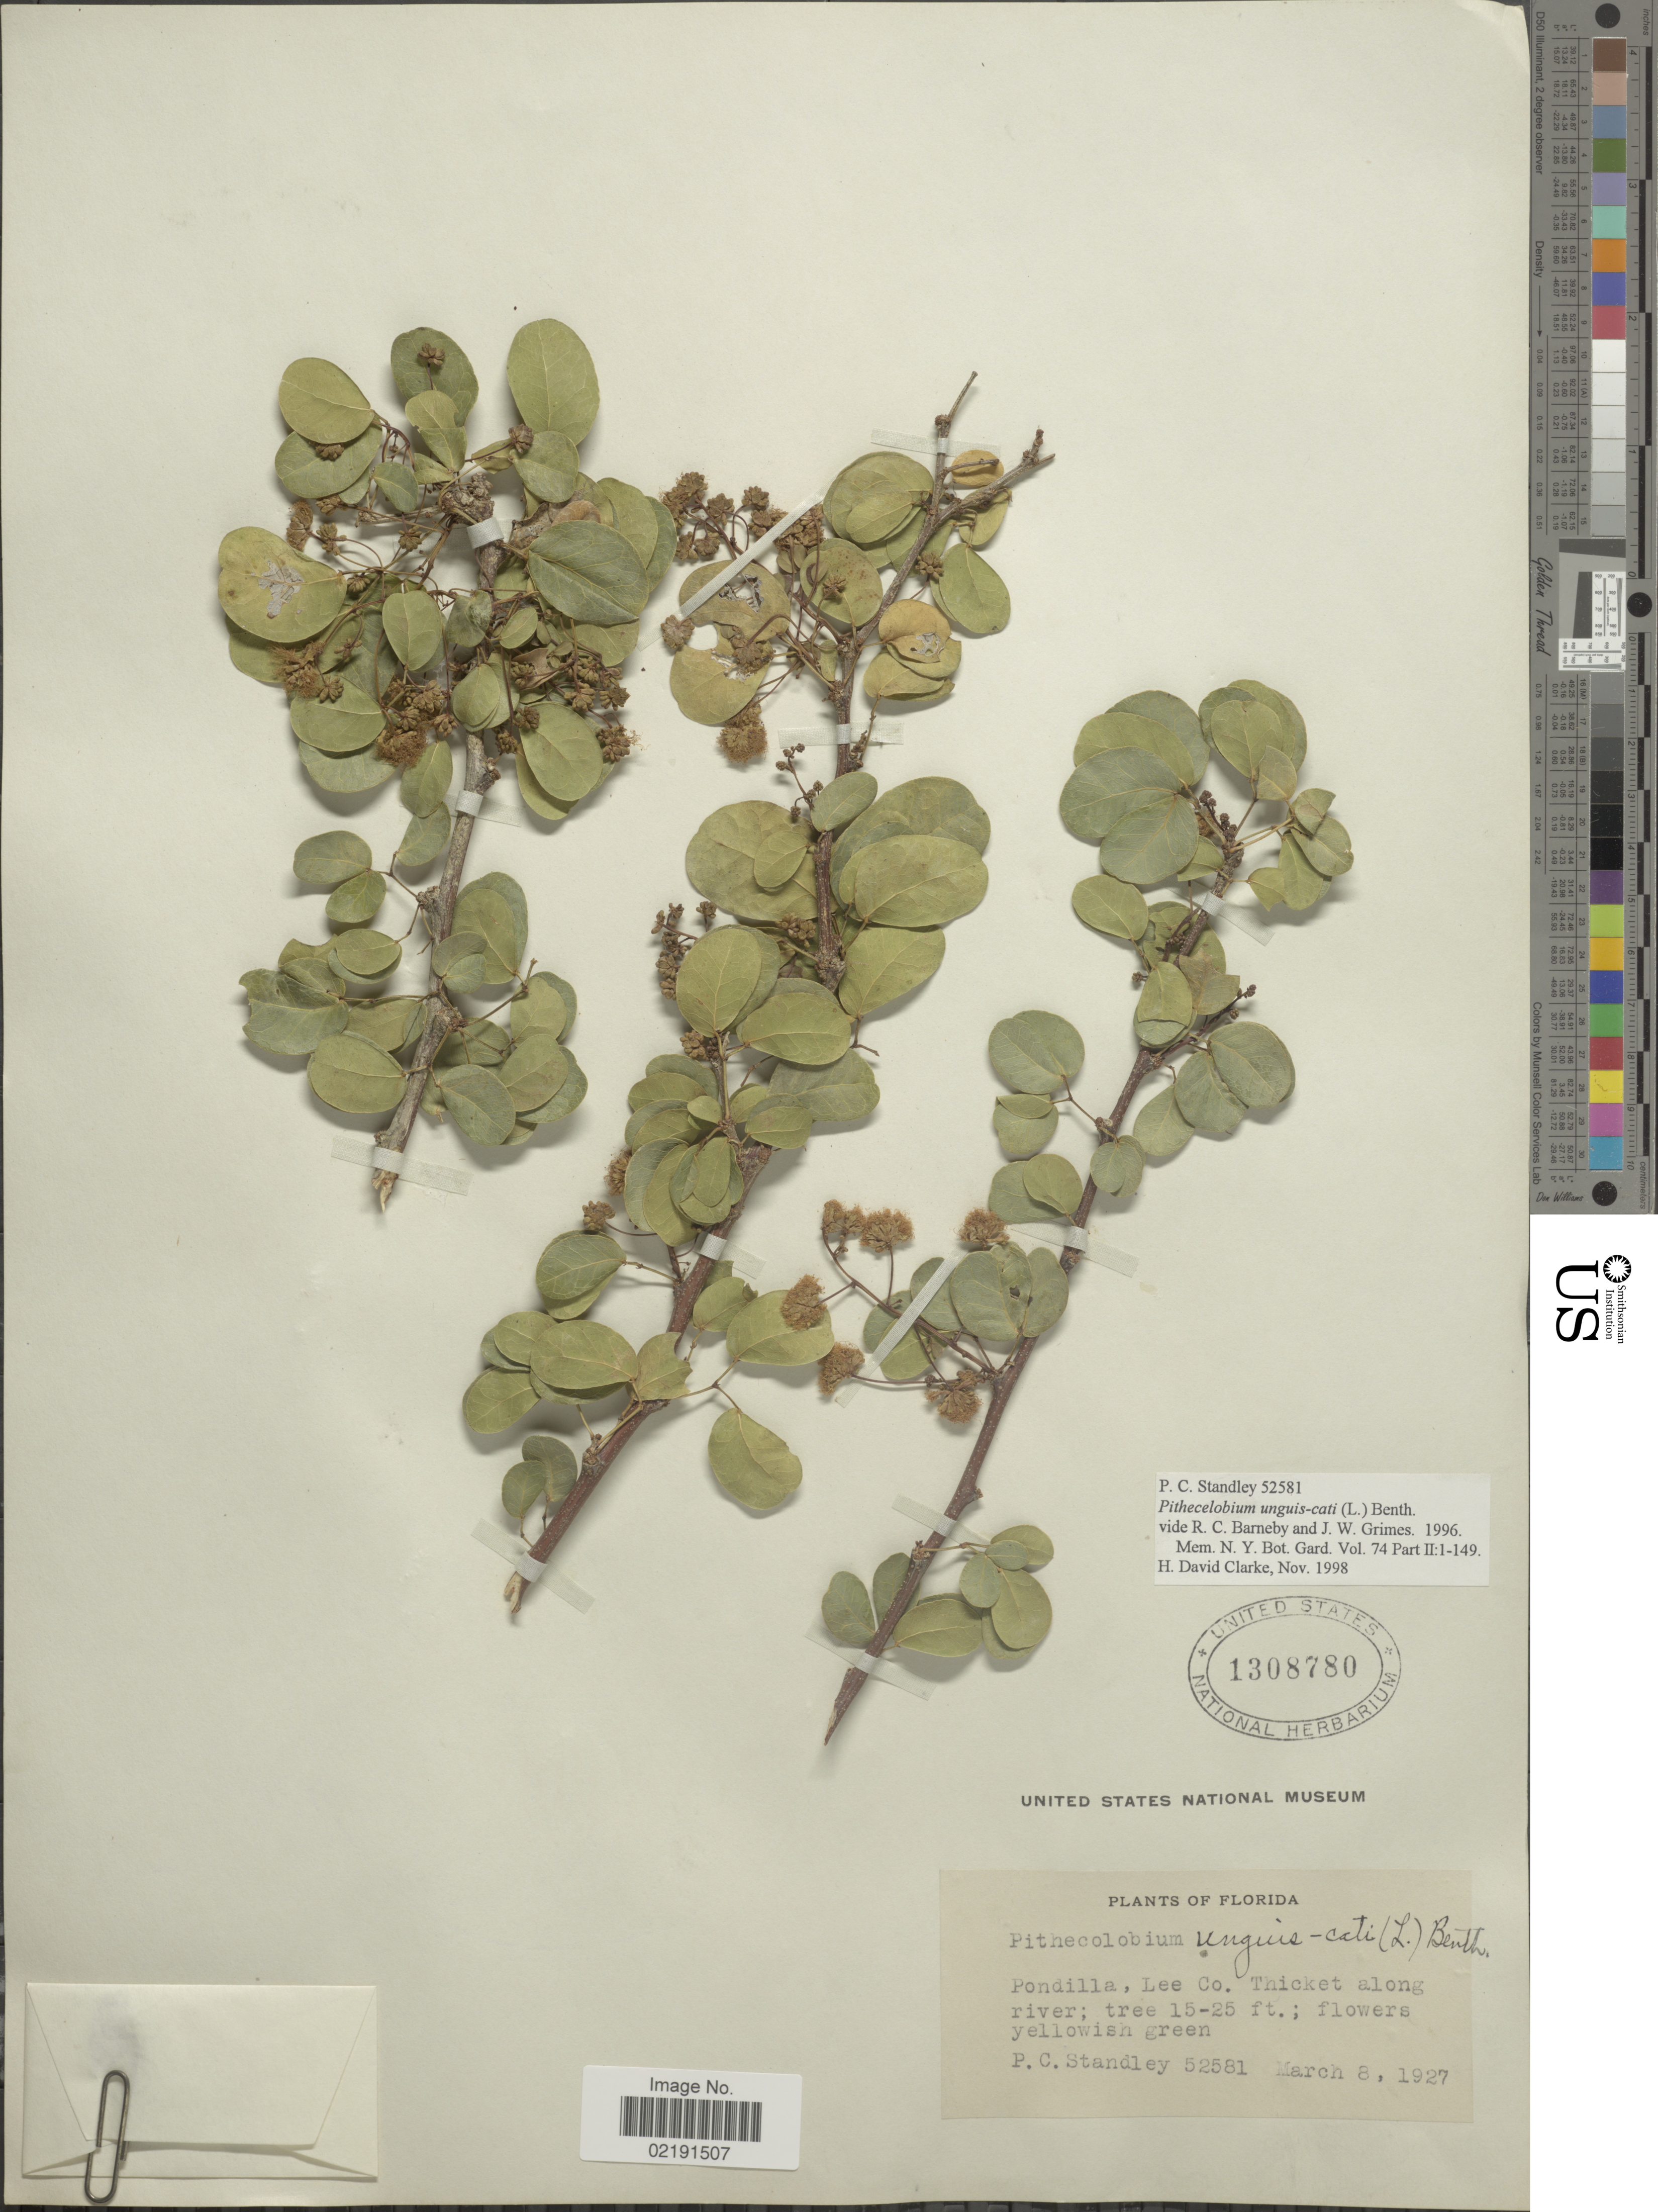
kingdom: Plantae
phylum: Tracheophyta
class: Magnoliopsida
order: Fabales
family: Fabaceae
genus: Pithecellobium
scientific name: Pithecellobium unguis-cati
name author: (L.) Benth.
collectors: P. C. Standley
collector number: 52581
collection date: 1927-03-08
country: United States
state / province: Florida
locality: Pondilla, Lee Co. Thicket along river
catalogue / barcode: US 1308780